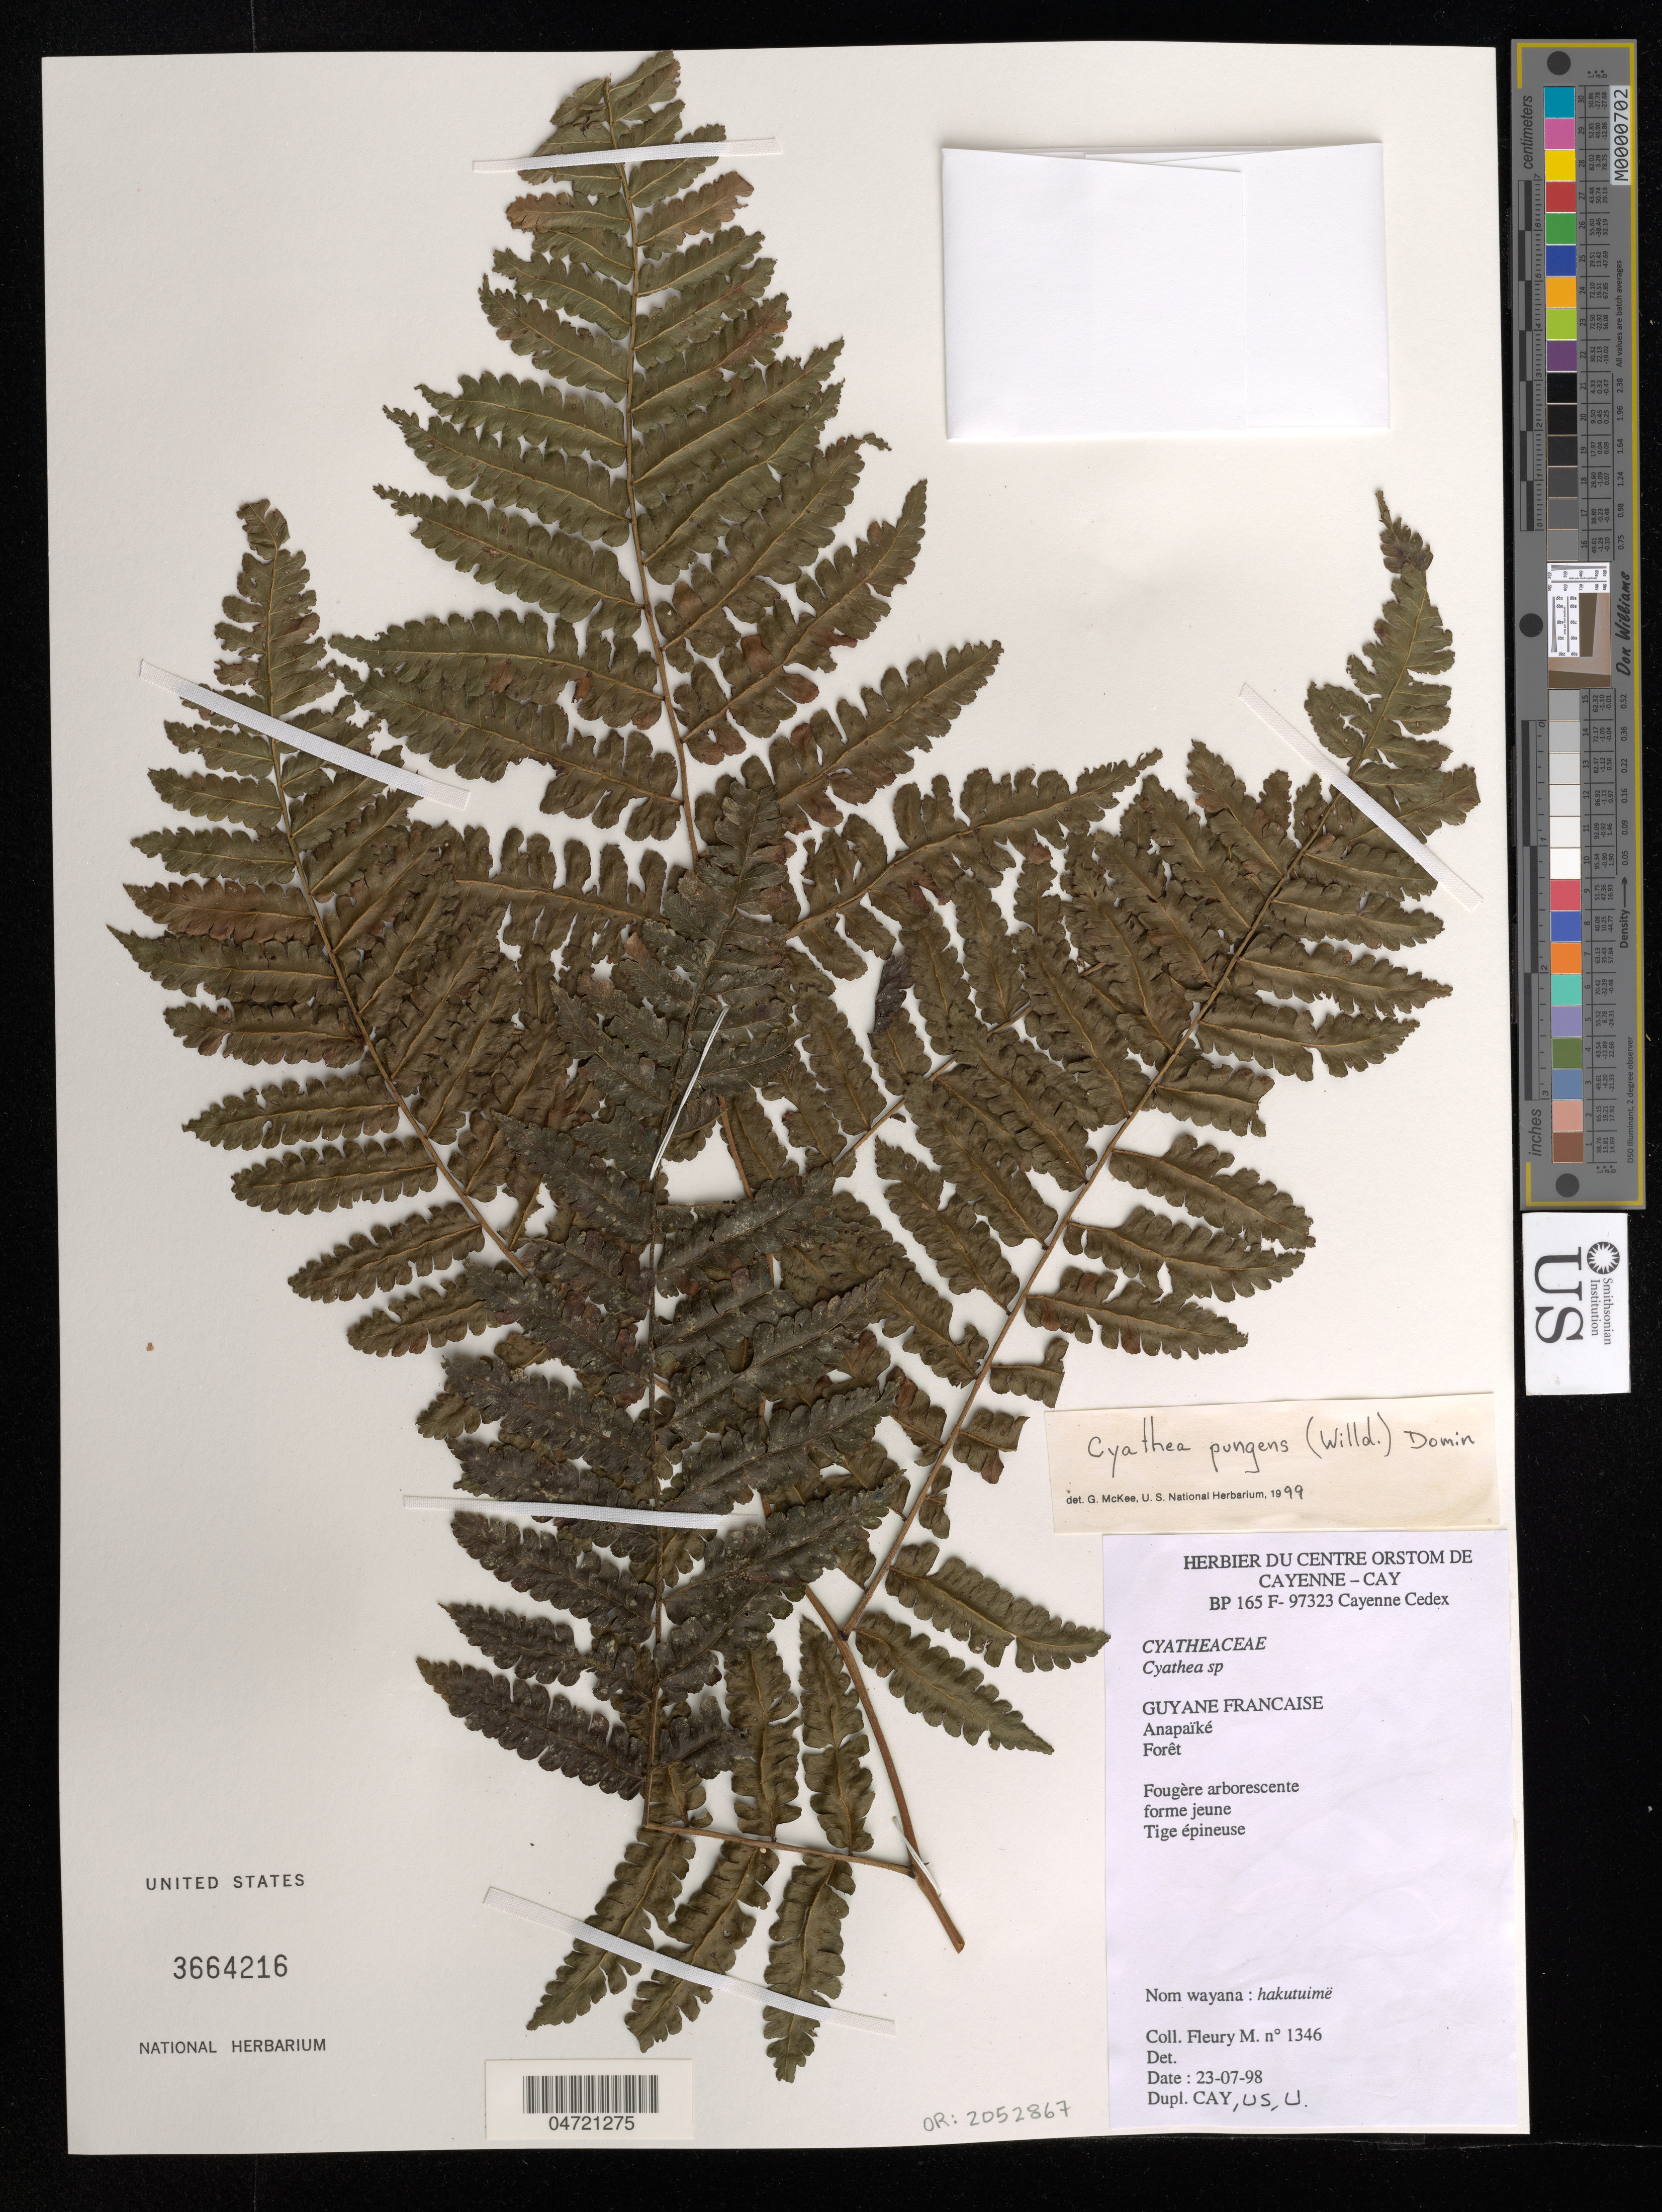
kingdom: Plantae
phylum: Tracheophyta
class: Polypodiopsida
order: Cyatheales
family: Cyatheaceae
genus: Cyathea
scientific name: Cyathea pungens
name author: (Willd.) Domin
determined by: McKee, Greg S., (BOT), Smithsonian Institution - National Museum of Natural History (UNITED STATES)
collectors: M. Fleury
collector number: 1346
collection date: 1998-07-23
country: French Guiana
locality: Anapaïké.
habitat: Forêt.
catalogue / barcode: US 3664216